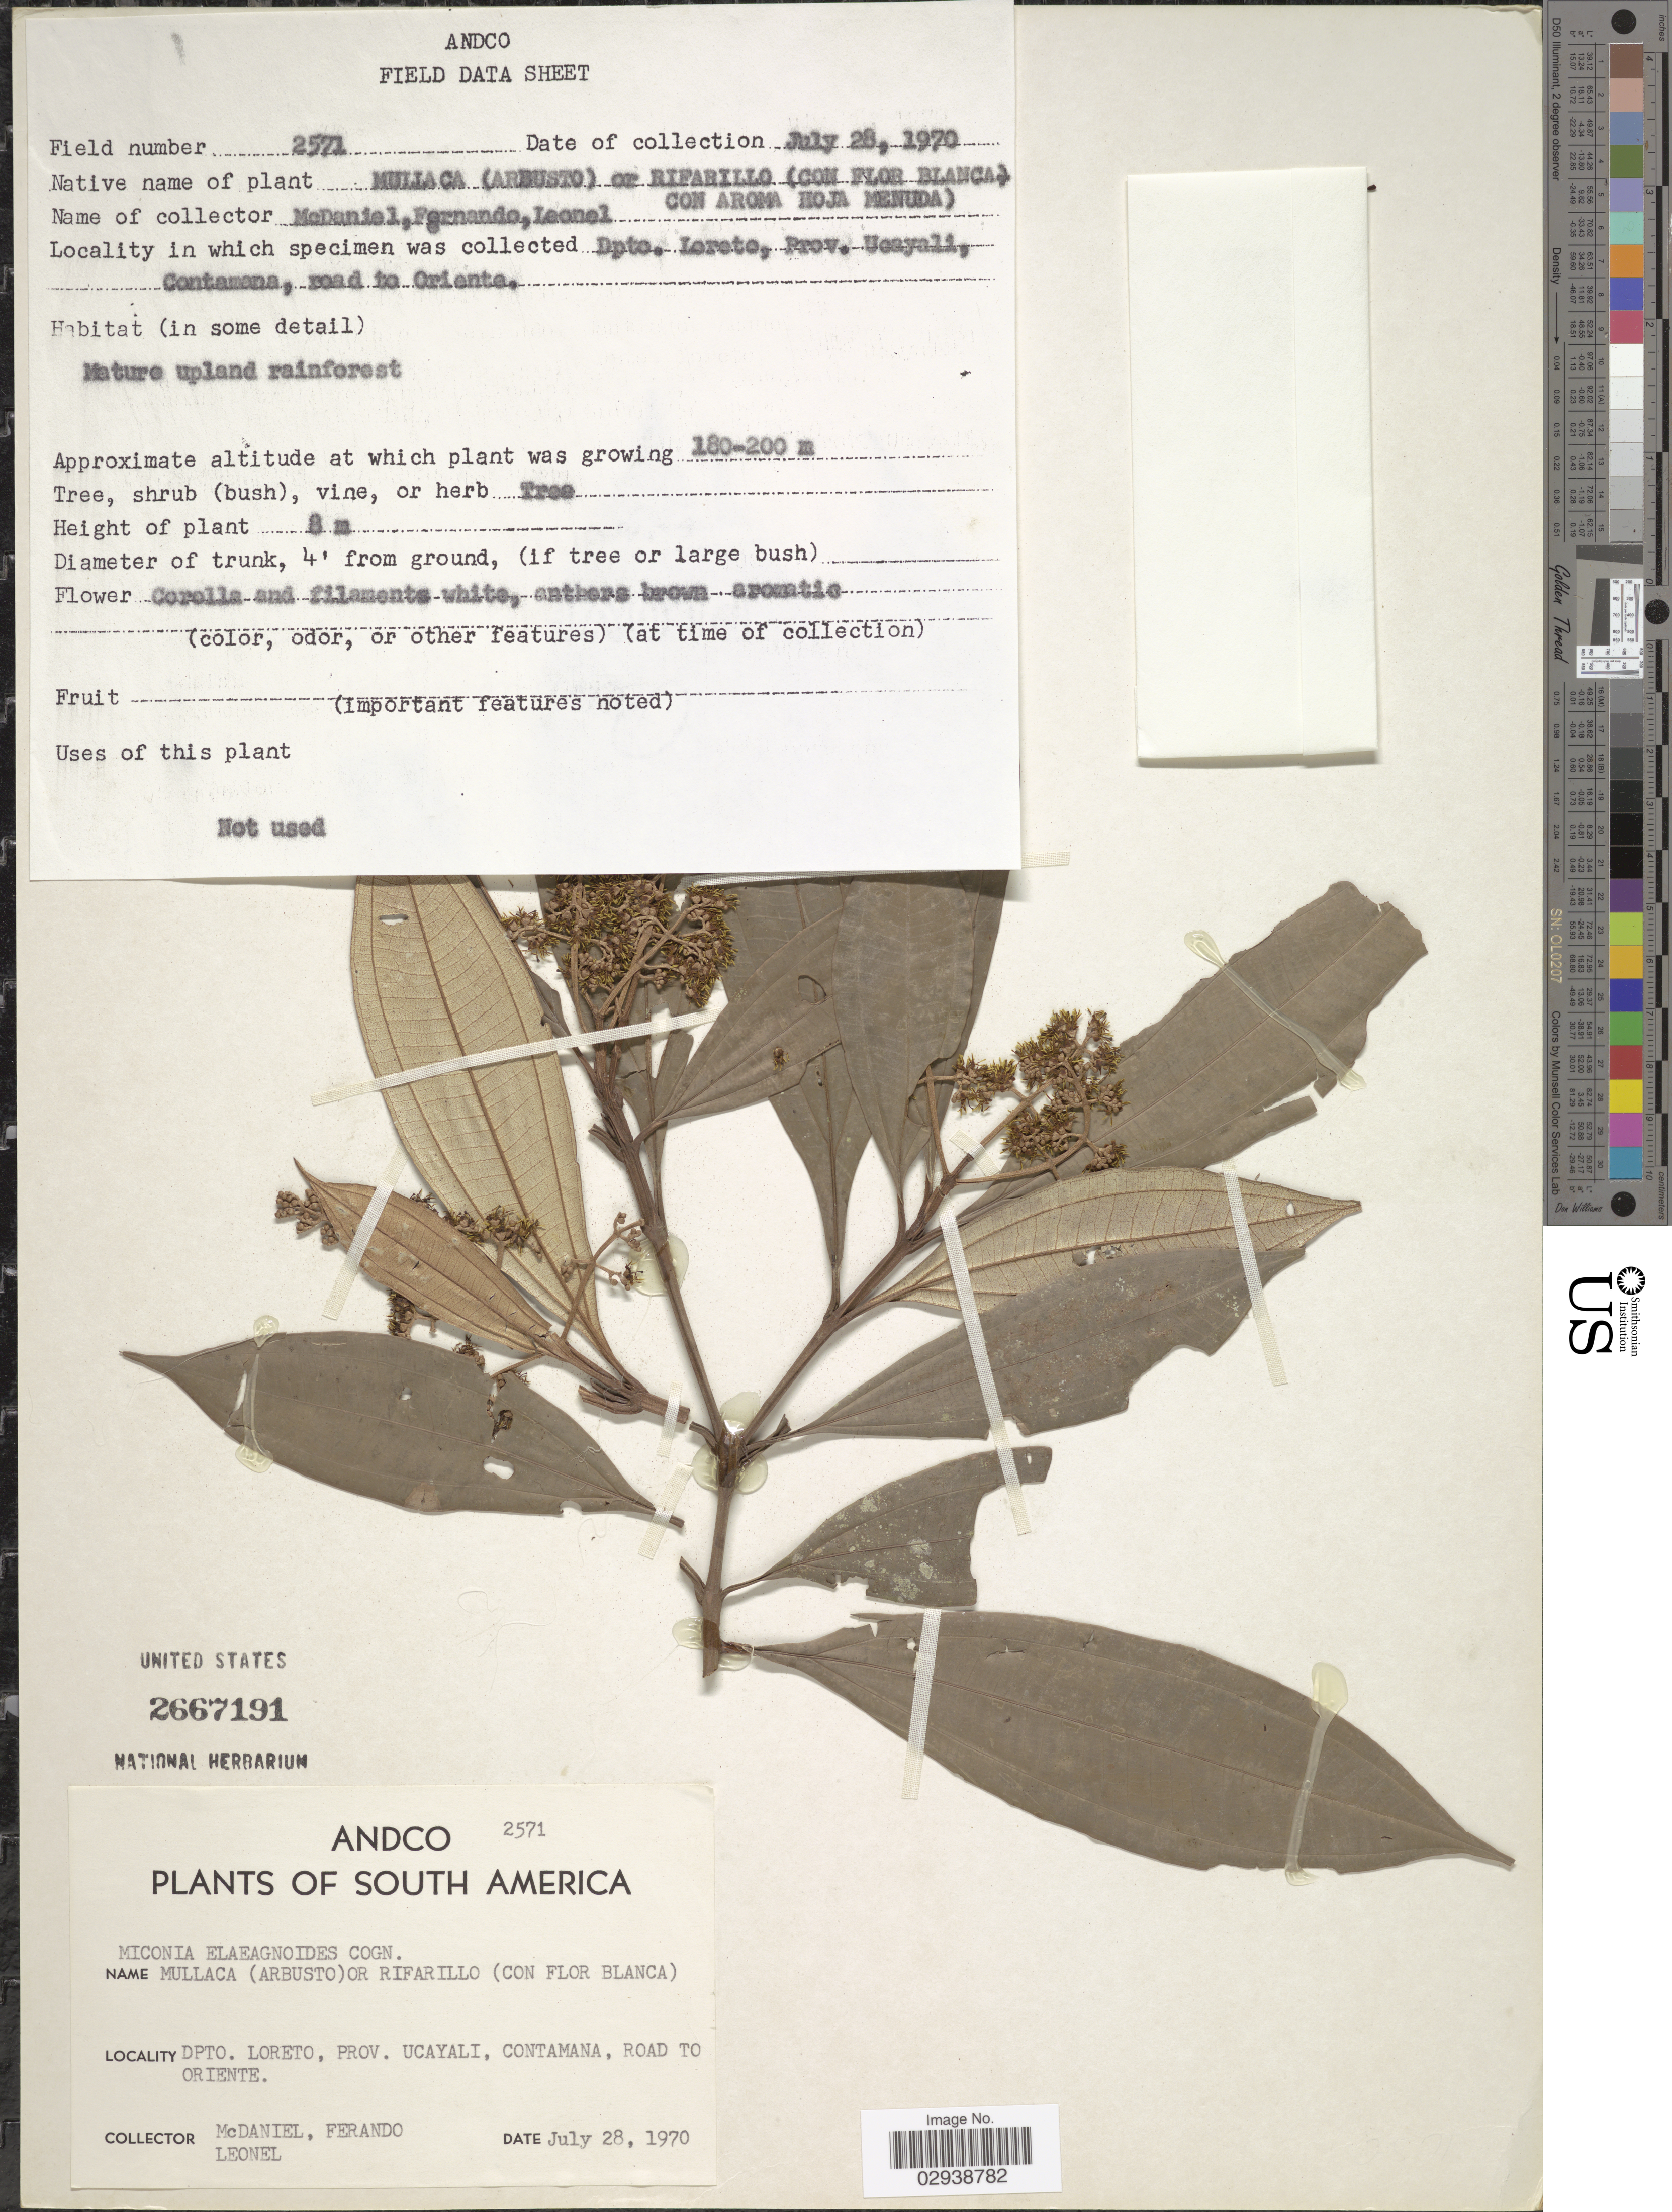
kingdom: Plantae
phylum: Tracheophyta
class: Magnoliopsida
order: Myrtales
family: Melastomataceae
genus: Miconia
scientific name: Miconia dichrophylla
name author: J.F. Macbr.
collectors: -- McDaniel, Ferando & -- Leonel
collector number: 2571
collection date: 1970-07-28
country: Peru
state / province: Loreto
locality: Dpto. Loreto, Prov. Ucayali, Contamana, road to Oriente.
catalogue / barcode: US 2667191